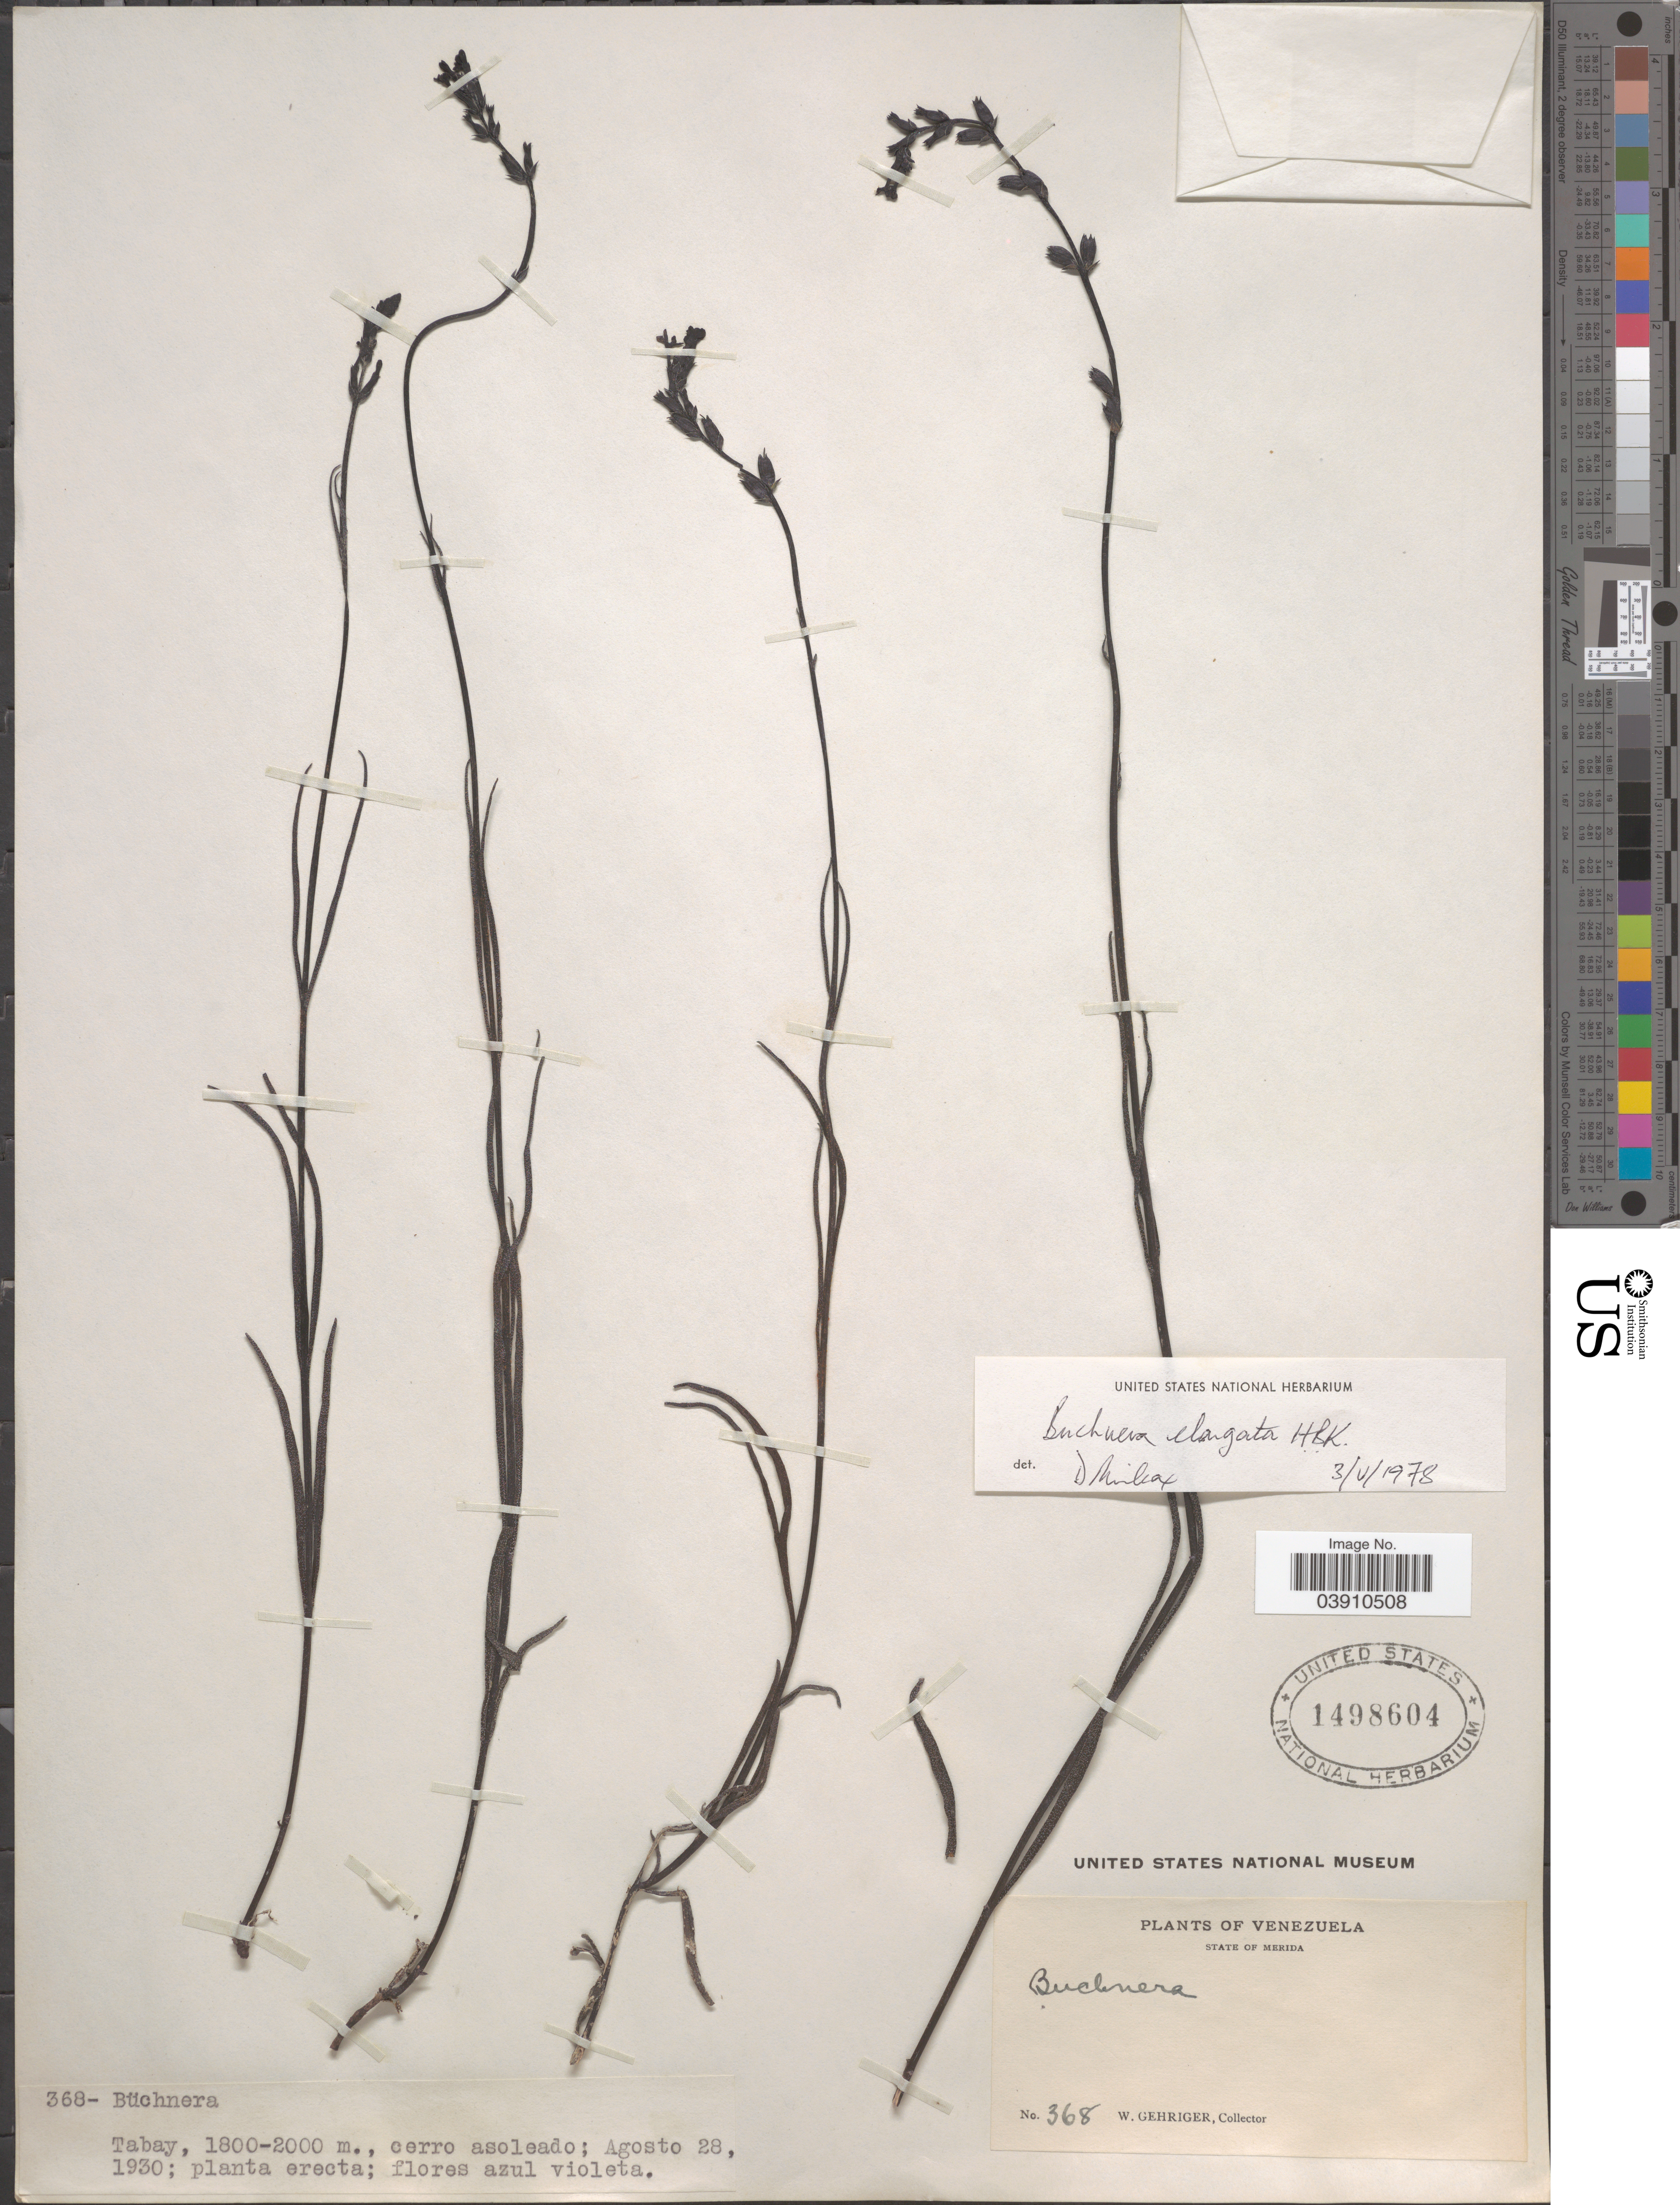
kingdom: Plantae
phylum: Tracheophyta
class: Magnoliopsida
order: Lamiales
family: Orobanchaceae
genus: Buchnera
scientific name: Buchnera elongata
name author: Sw.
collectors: W. Gehriger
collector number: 368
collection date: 1930-08-28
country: Venezuela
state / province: Merida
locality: Tabay, cerro asoleado.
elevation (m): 1800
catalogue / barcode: US 1498604